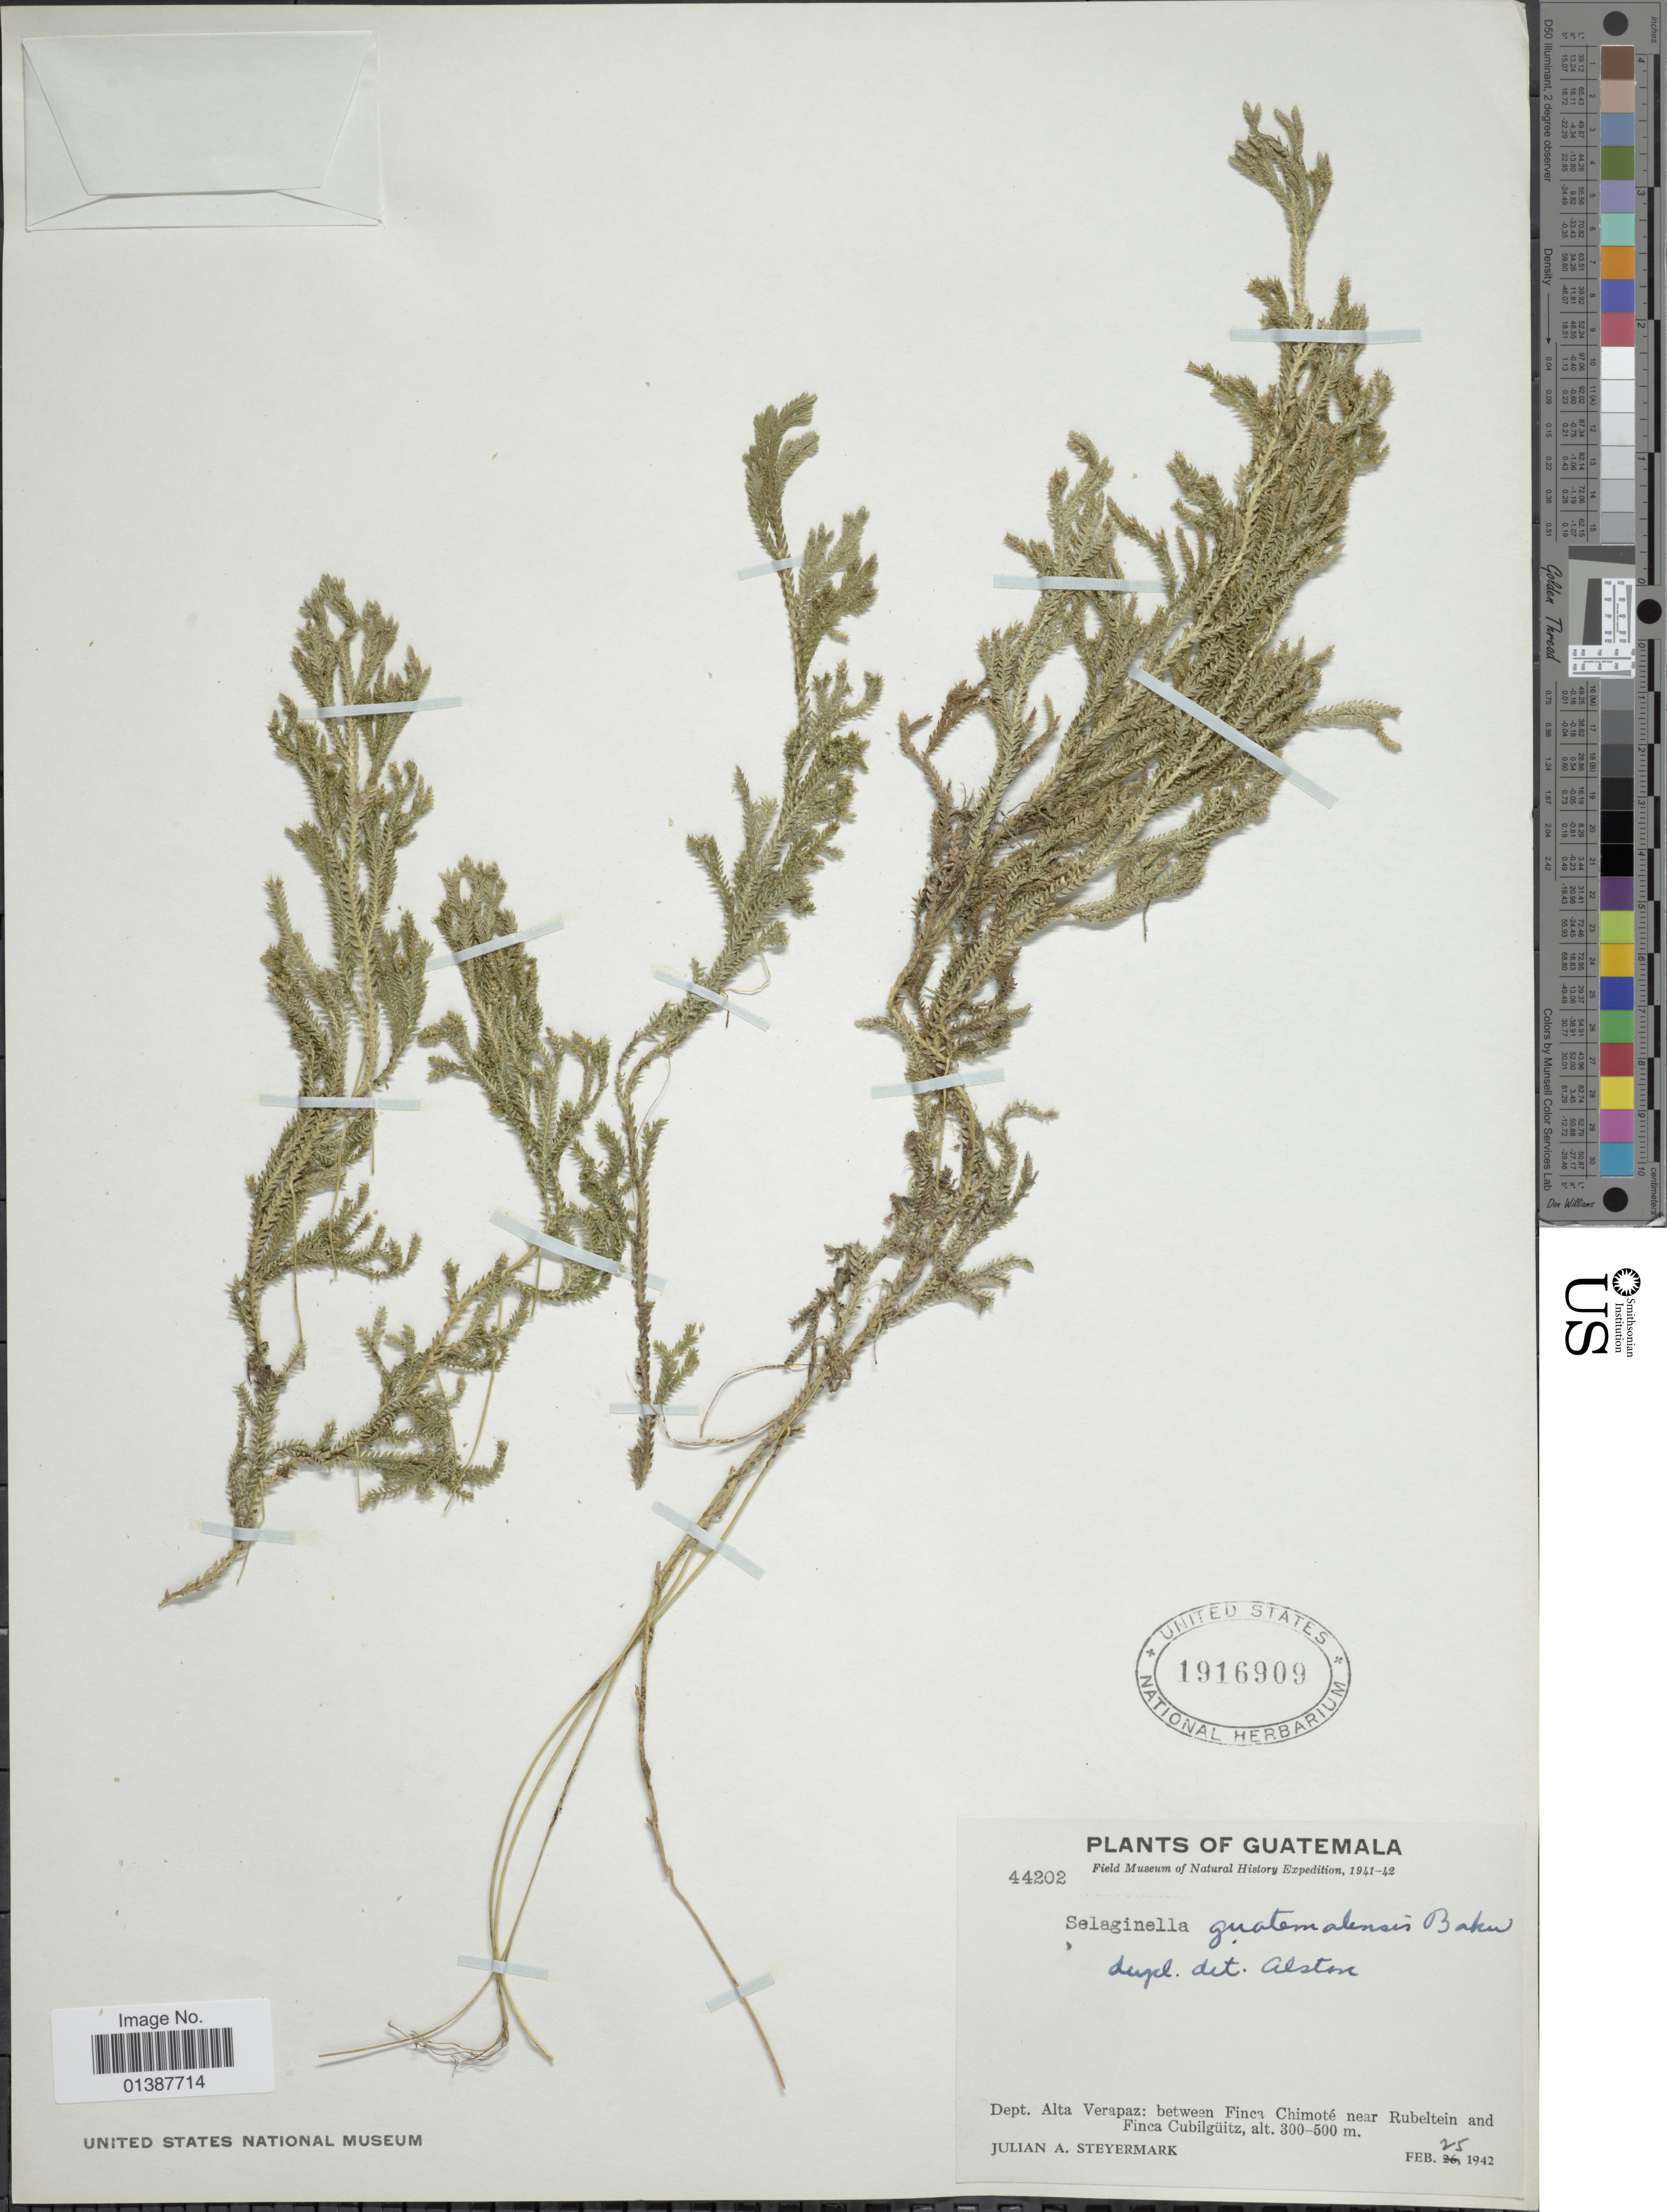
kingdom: Plantae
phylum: Tracheophyta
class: Lycopodiopsida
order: Selaginellales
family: Selaginellaceae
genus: Selaginella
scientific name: Selaginella guatemalensis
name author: Baker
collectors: J. Steyermark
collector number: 44202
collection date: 1942-02-25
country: Guatemala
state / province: Alta Verapaz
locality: Dept. Alta Verapaz: between Finca Chimoté near Rubeltein and Finca Cubilgüitz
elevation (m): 300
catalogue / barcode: US 1916909